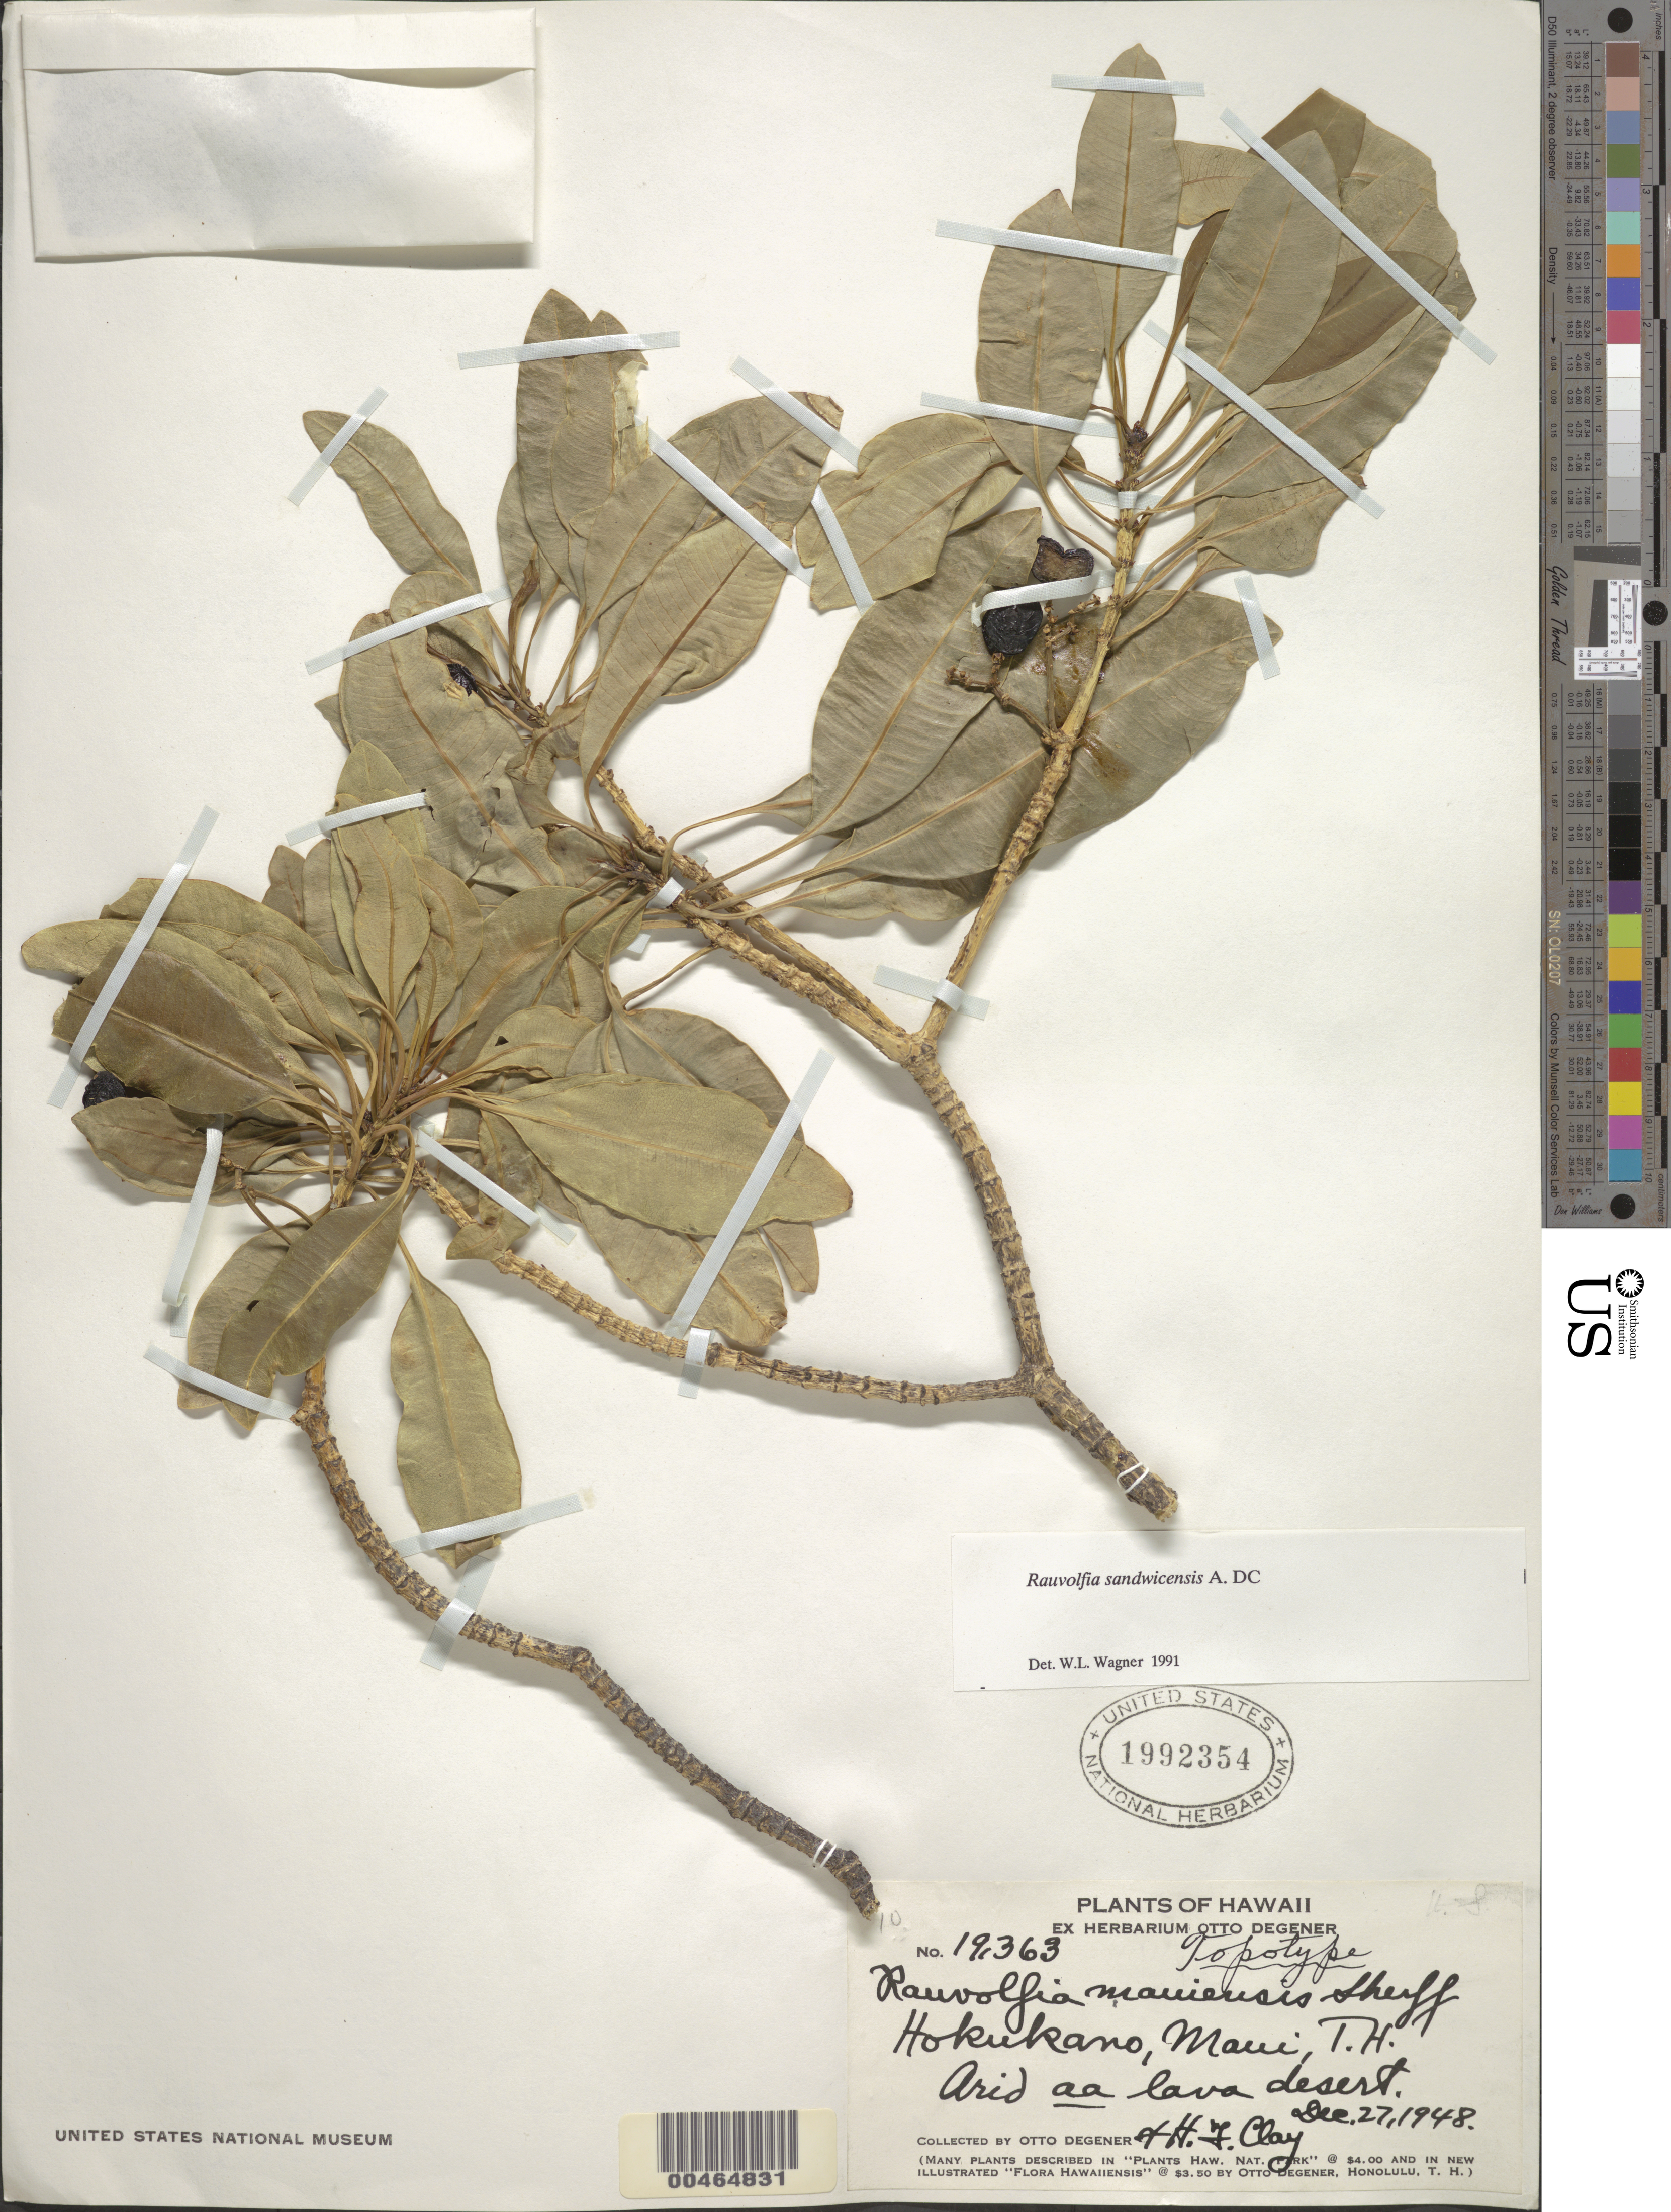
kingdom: Plantae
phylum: Tracheophyta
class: Magnoliopsida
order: Gentianales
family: Apocynaceae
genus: Rauvolfia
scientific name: Rauvolfia sandwicensis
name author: A. DC.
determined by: Wagner, W. L., (BOT), Smithsonian Institution - National Museum of Natural History (UNITED STATES)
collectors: O. Degener & H. Clay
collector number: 19363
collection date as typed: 27 Dec 1948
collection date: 1948-12-27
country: United States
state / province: Hawaii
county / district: Maui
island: Maui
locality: Hokukano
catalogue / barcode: US 1992354